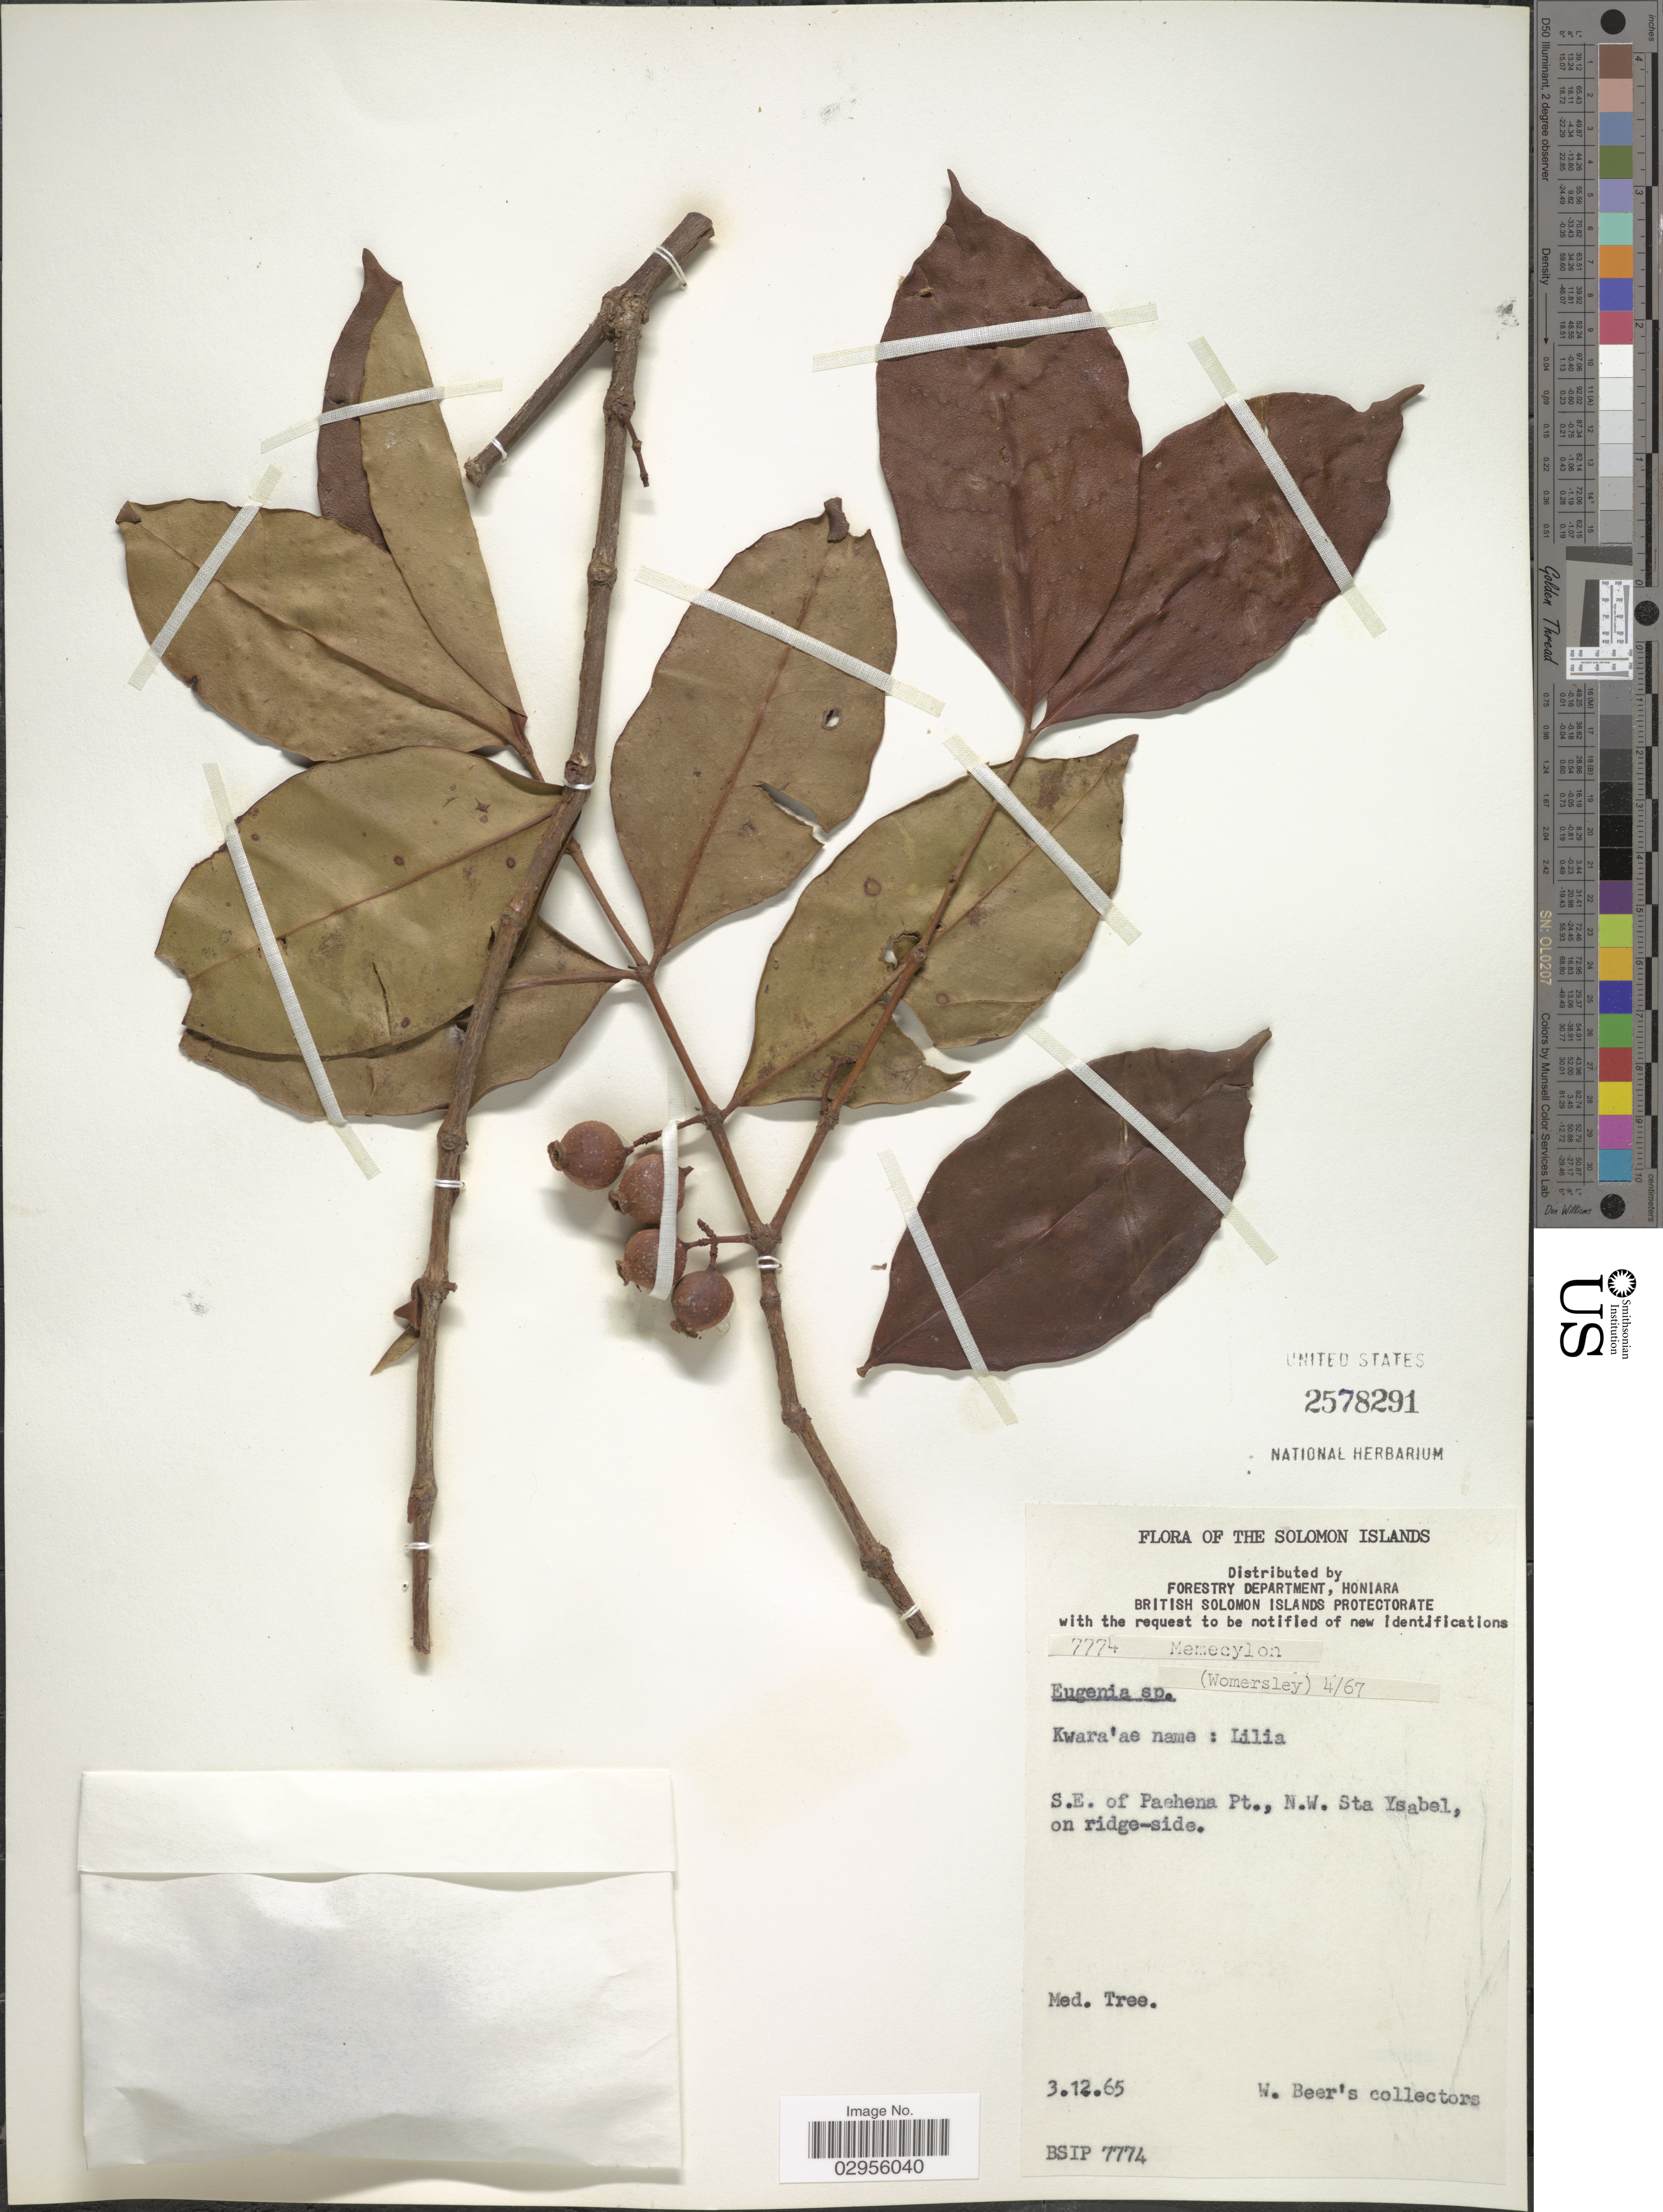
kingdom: Plantae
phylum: Tracheophyta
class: Magnoliopsida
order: Myrtales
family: Melastomataceae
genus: Memecylon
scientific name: Memecylon sp.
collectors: W. Beer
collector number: BSIP 7774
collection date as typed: Transcribed d/m/y: 3/12/65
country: Solomon Islands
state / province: Solomon Islands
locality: The Solomon Islands. S.E. of Paehena Pt., N.W. Sta Ysabel, on ridge-side.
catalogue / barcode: US 2578291